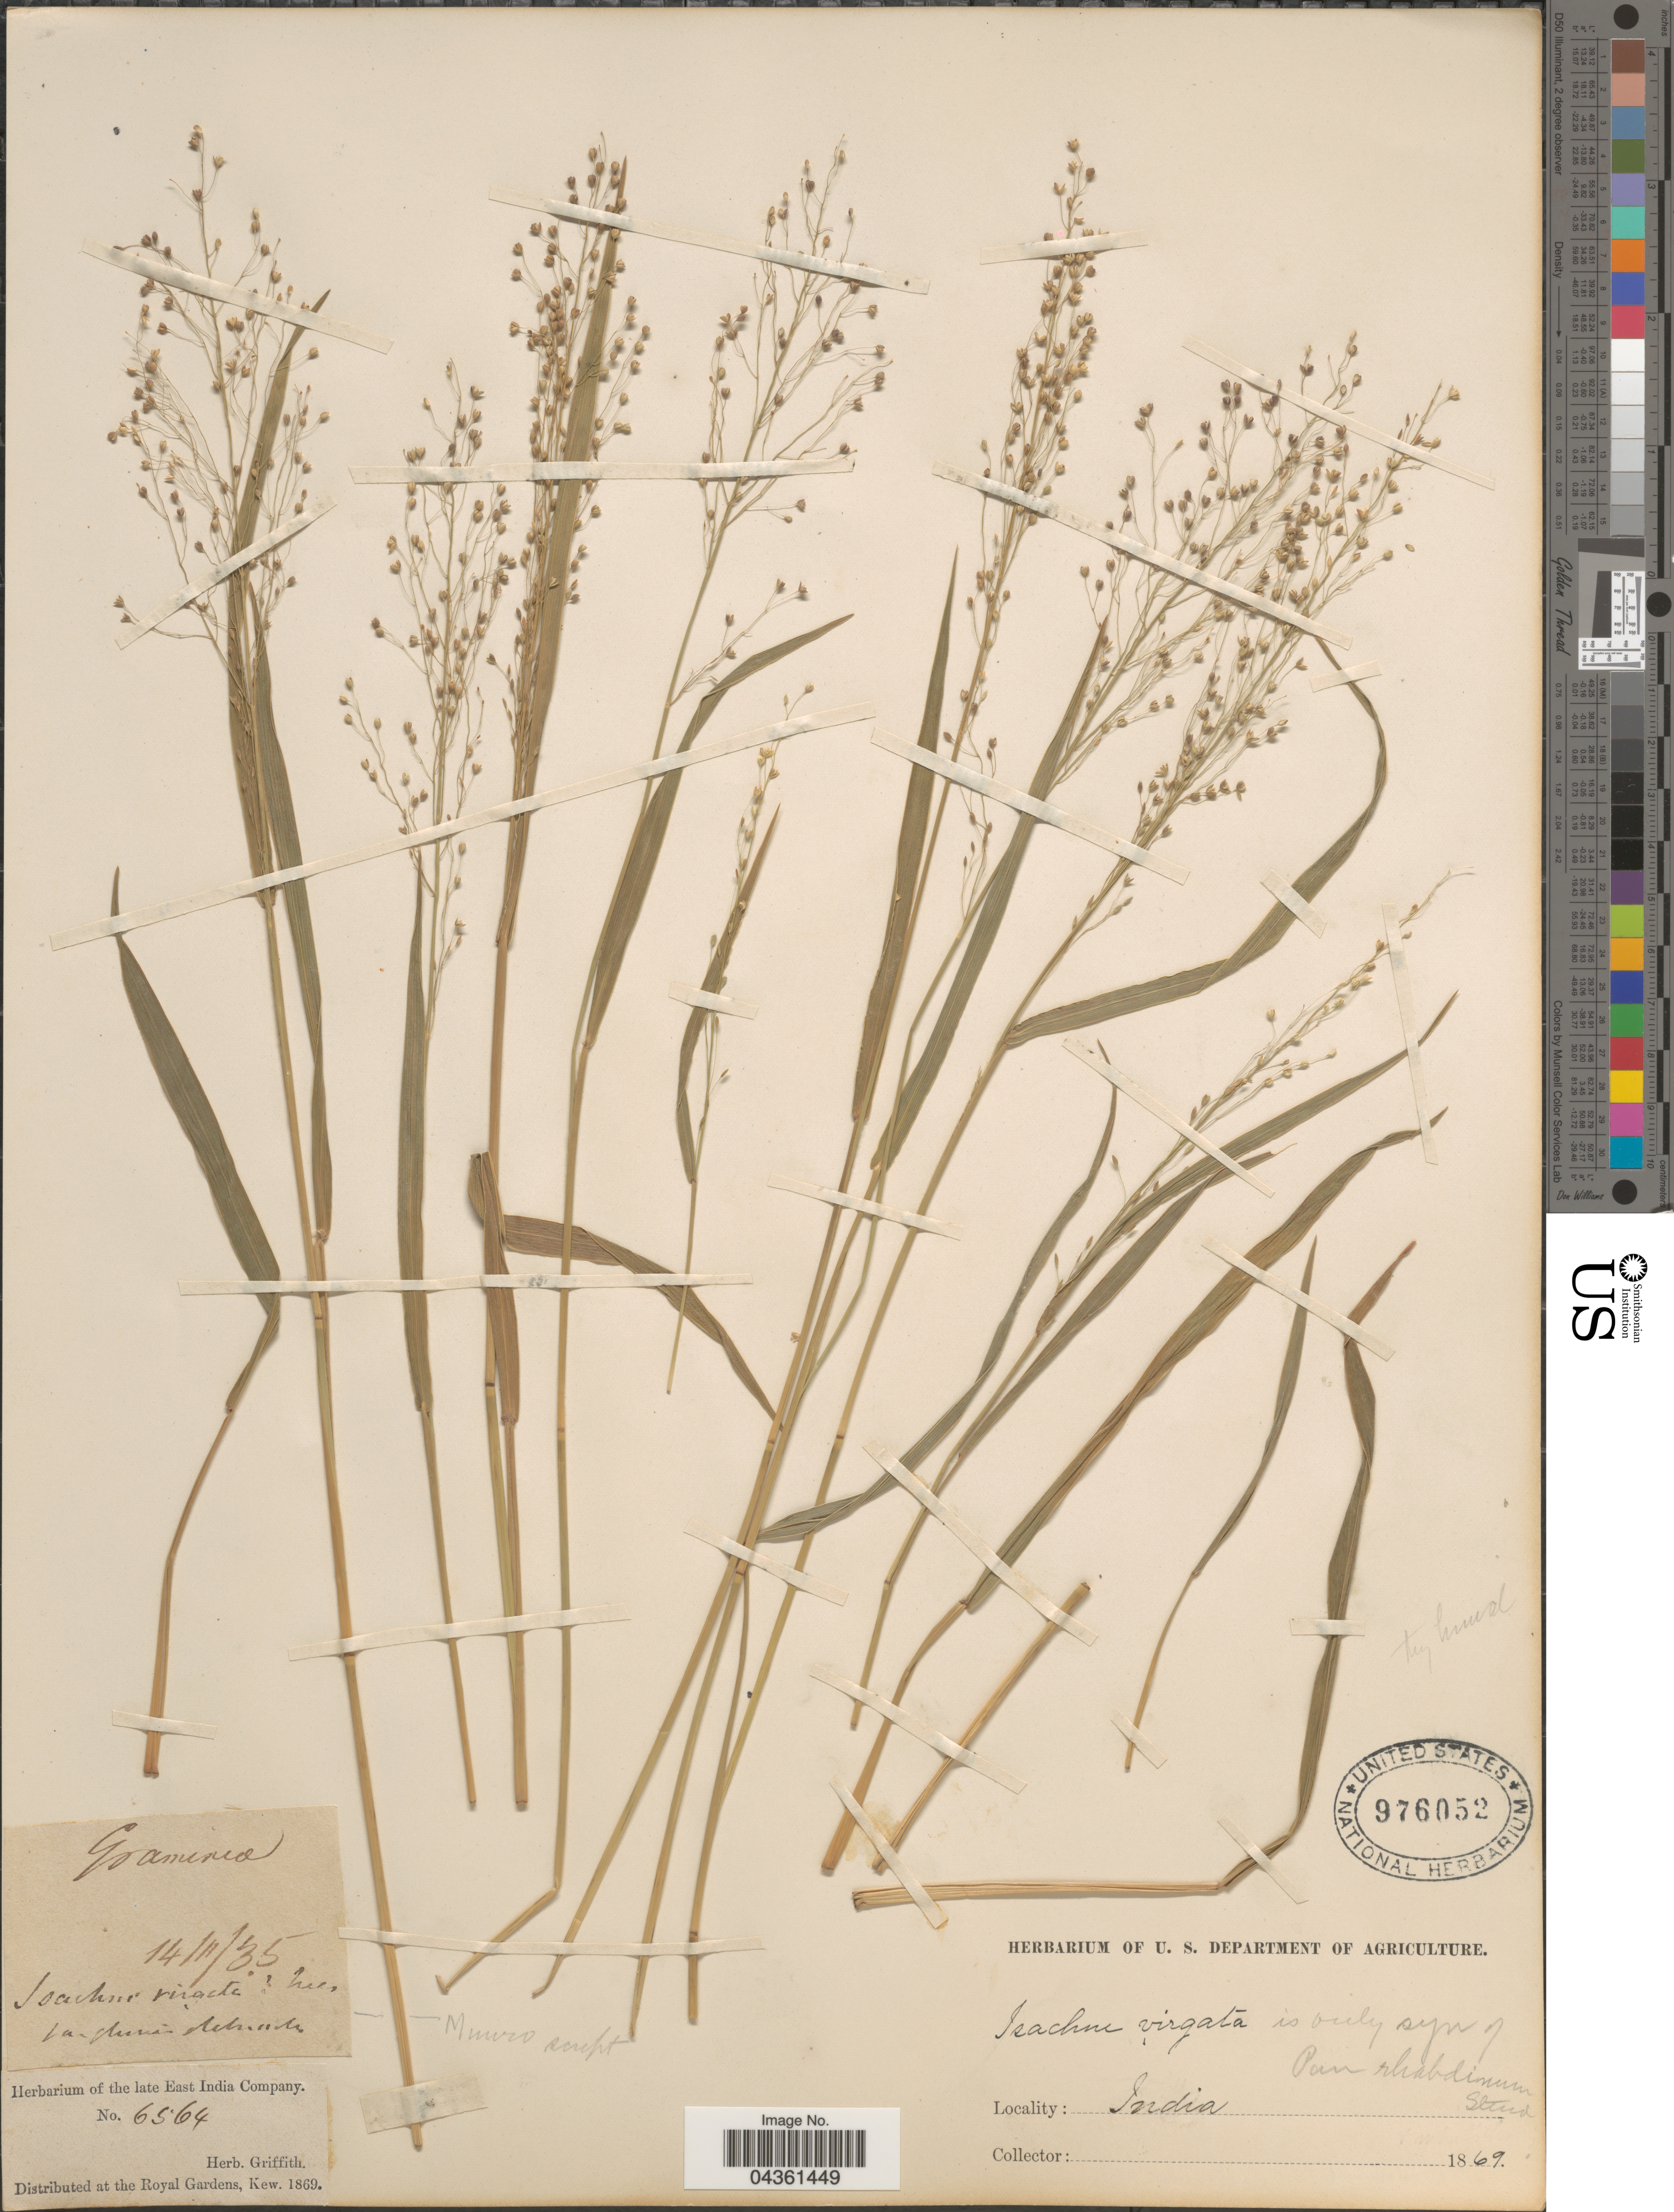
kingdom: Plantae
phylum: Tracheophyta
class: Liliopsida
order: Poales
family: Poaceae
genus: Isachne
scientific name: Isachne globosa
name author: (Thunb.) Kuntze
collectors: ex herb. Griffith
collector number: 6564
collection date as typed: Transcribed d/m/y: 14/11/35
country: India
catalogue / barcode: US 976052